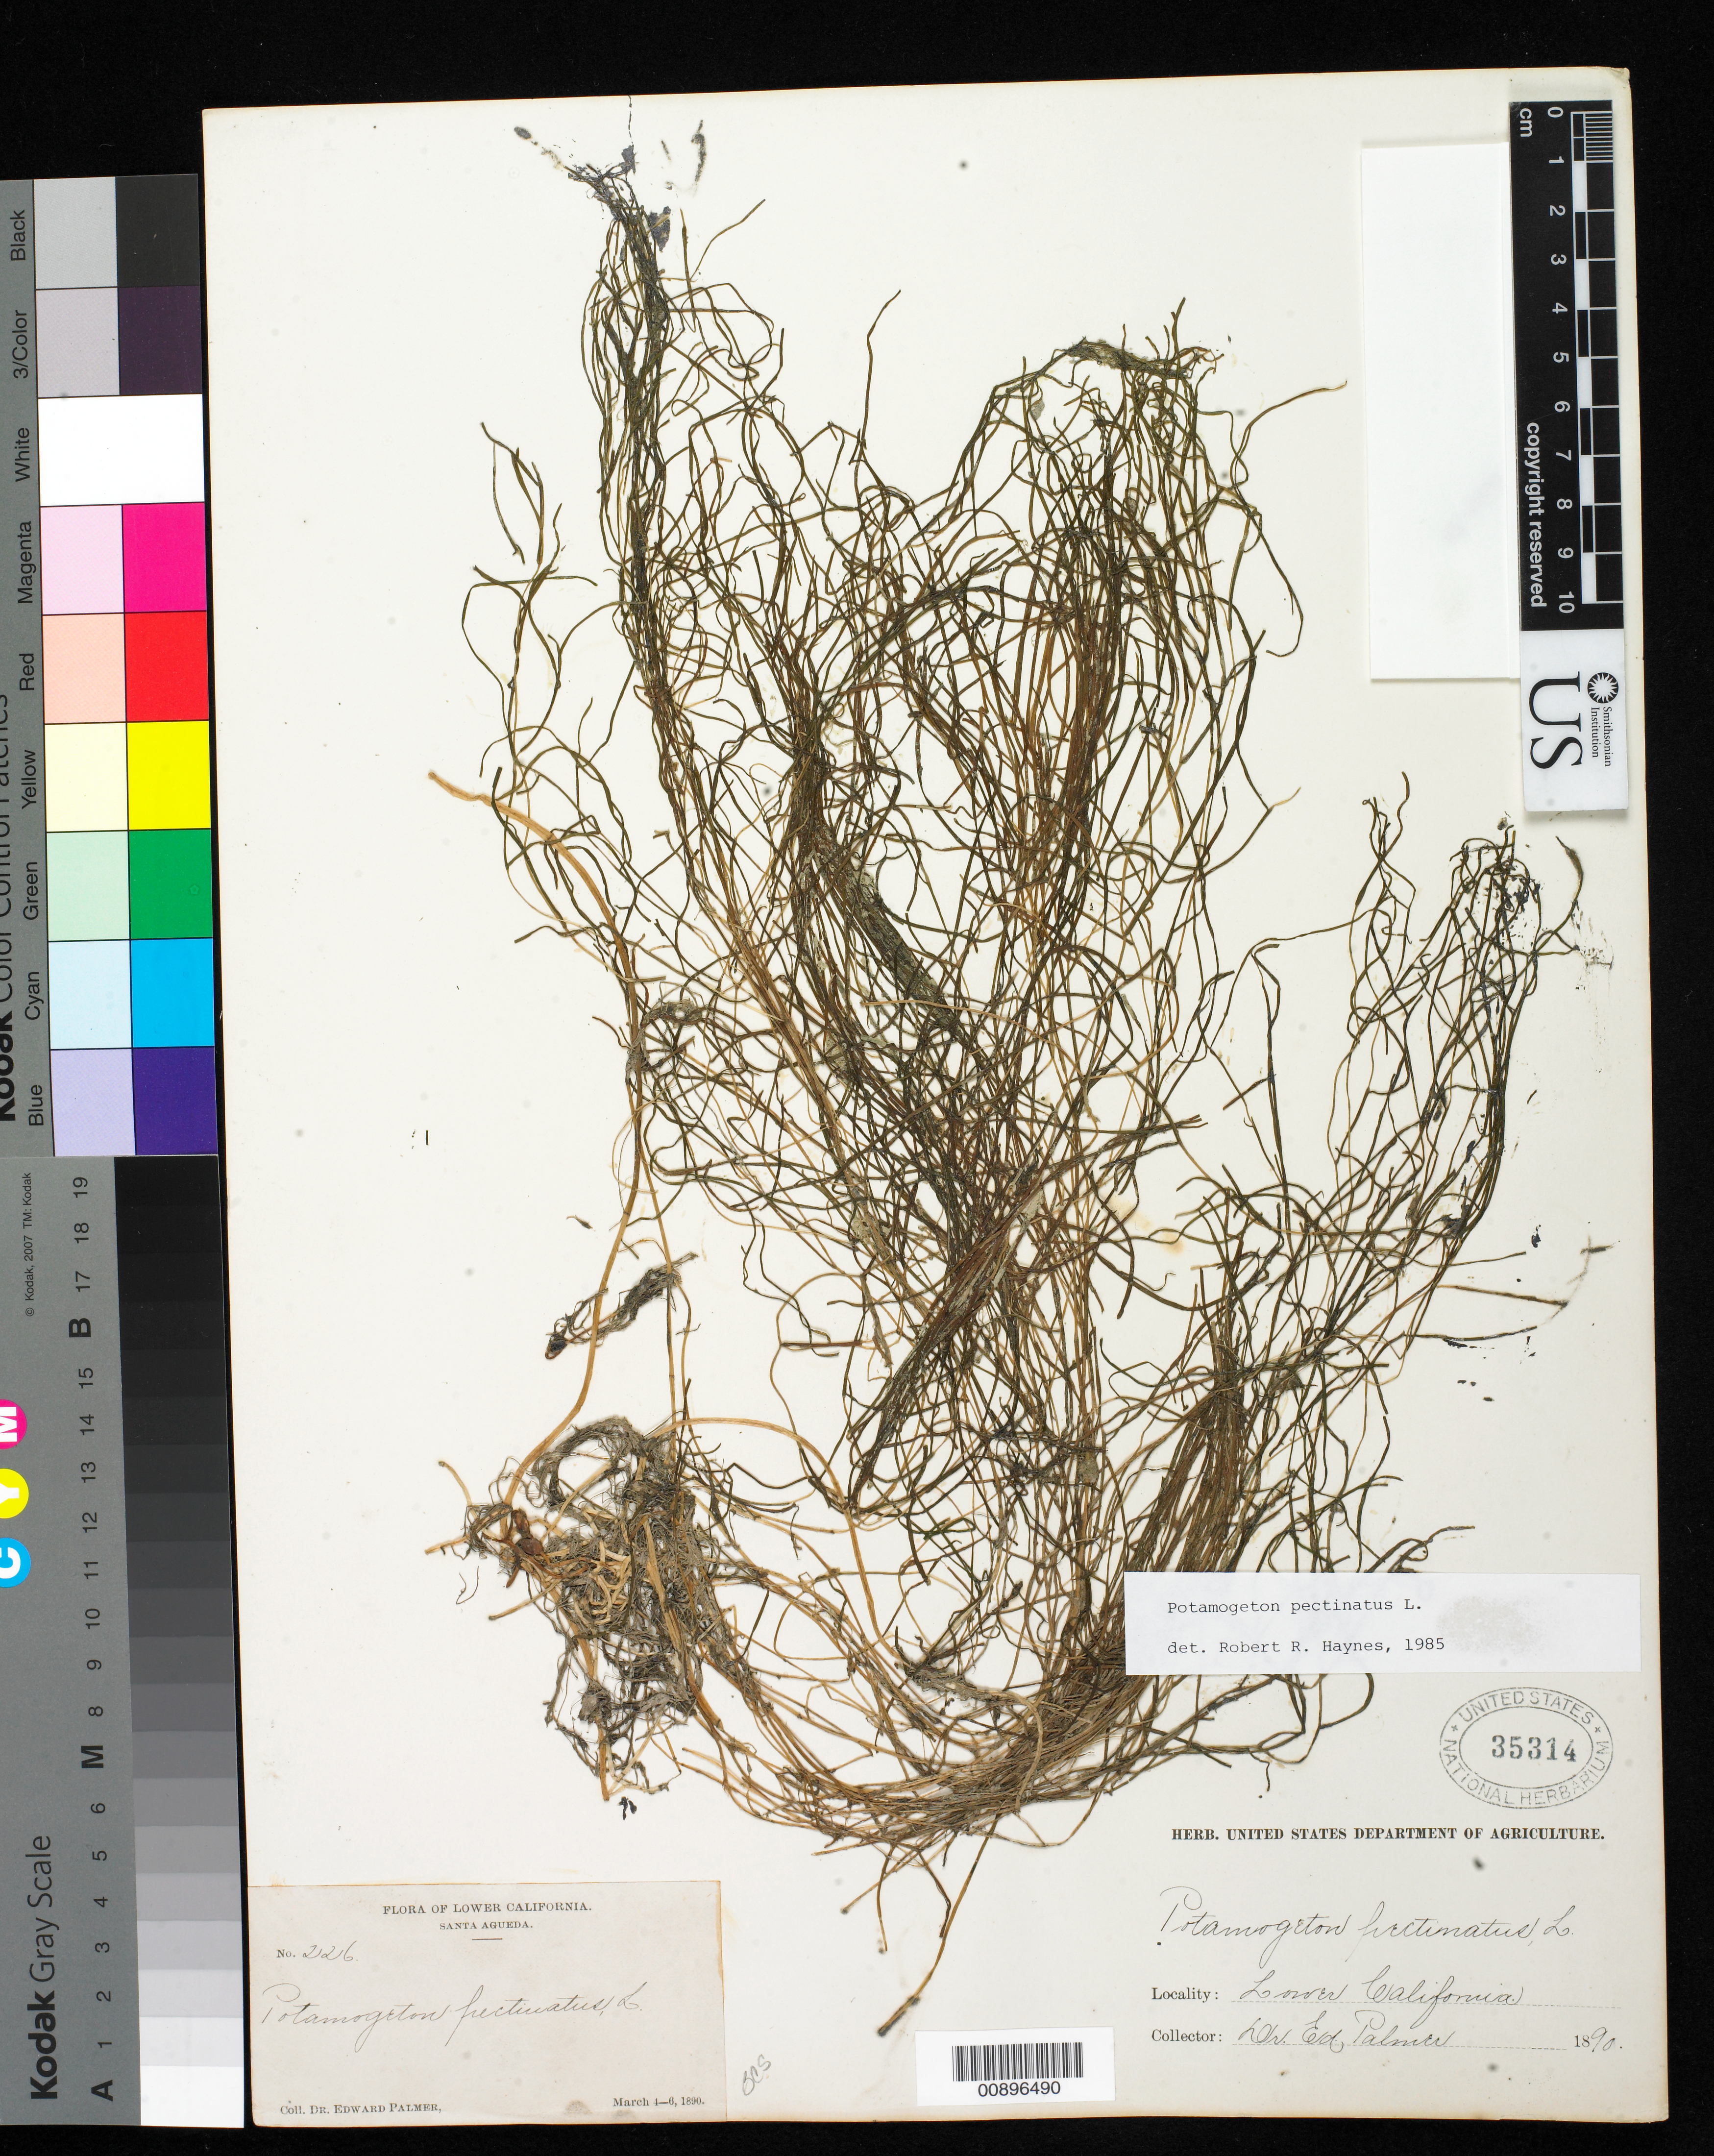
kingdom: Plantae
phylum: Tracheophyta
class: Liliopsida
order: Alismatales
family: Potamogetonaceae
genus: Potamogeton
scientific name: Potamogeton pectinatus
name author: L.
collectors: E. Palmer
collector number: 226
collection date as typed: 04 Mar 1890 to 06 Mar 1890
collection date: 1890-03-04/1890-03-06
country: Mexico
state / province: Baja California Sur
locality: Santa Agueda, Baja California Sur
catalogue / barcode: US 35314